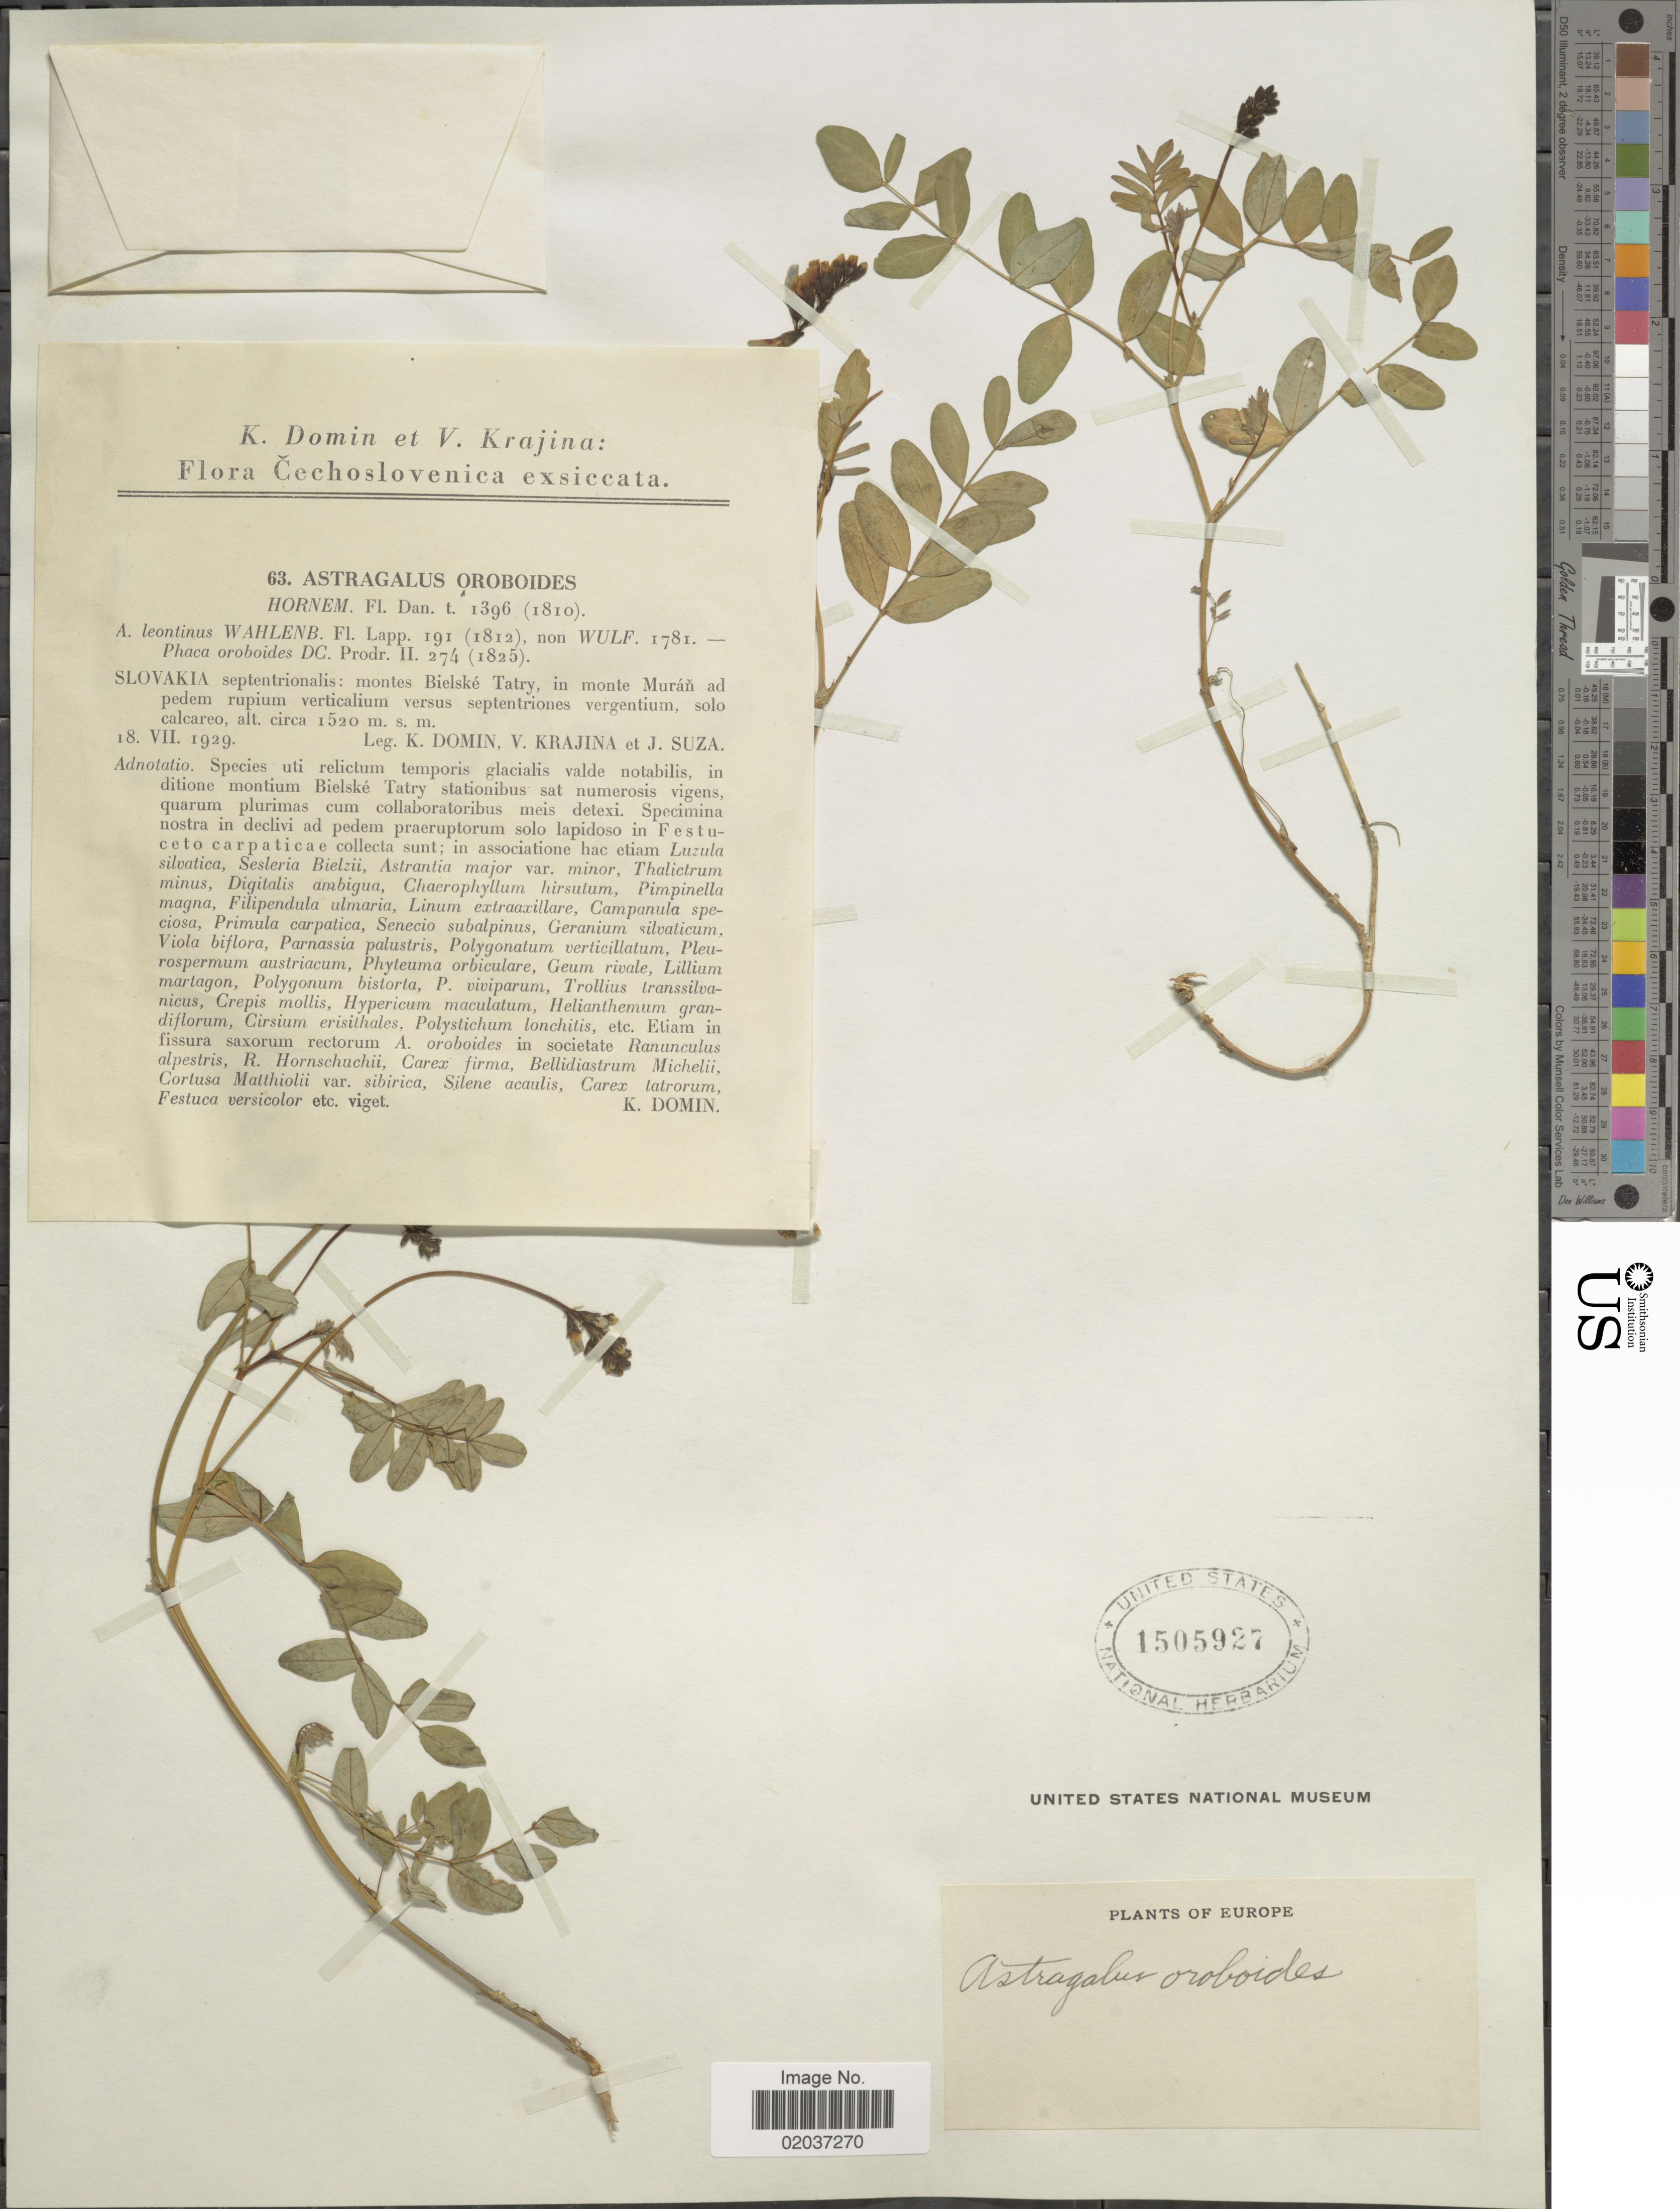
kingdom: Plantae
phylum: Tracheophyta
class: Magnoliopsida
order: Fabales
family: Fabaceae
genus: Astragalus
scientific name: Astragalus oroboides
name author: Hornem.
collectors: K. Domin, V. Krajina & J. Suza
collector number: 63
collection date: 1929-07-18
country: Slovakia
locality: Slovakia septentrionalis: montes Bielske Tatry, in monte Muran ad pedem rupium verticalium versus septentriones vergentium, solo calcareo. Europe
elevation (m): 1520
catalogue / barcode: US 1505927